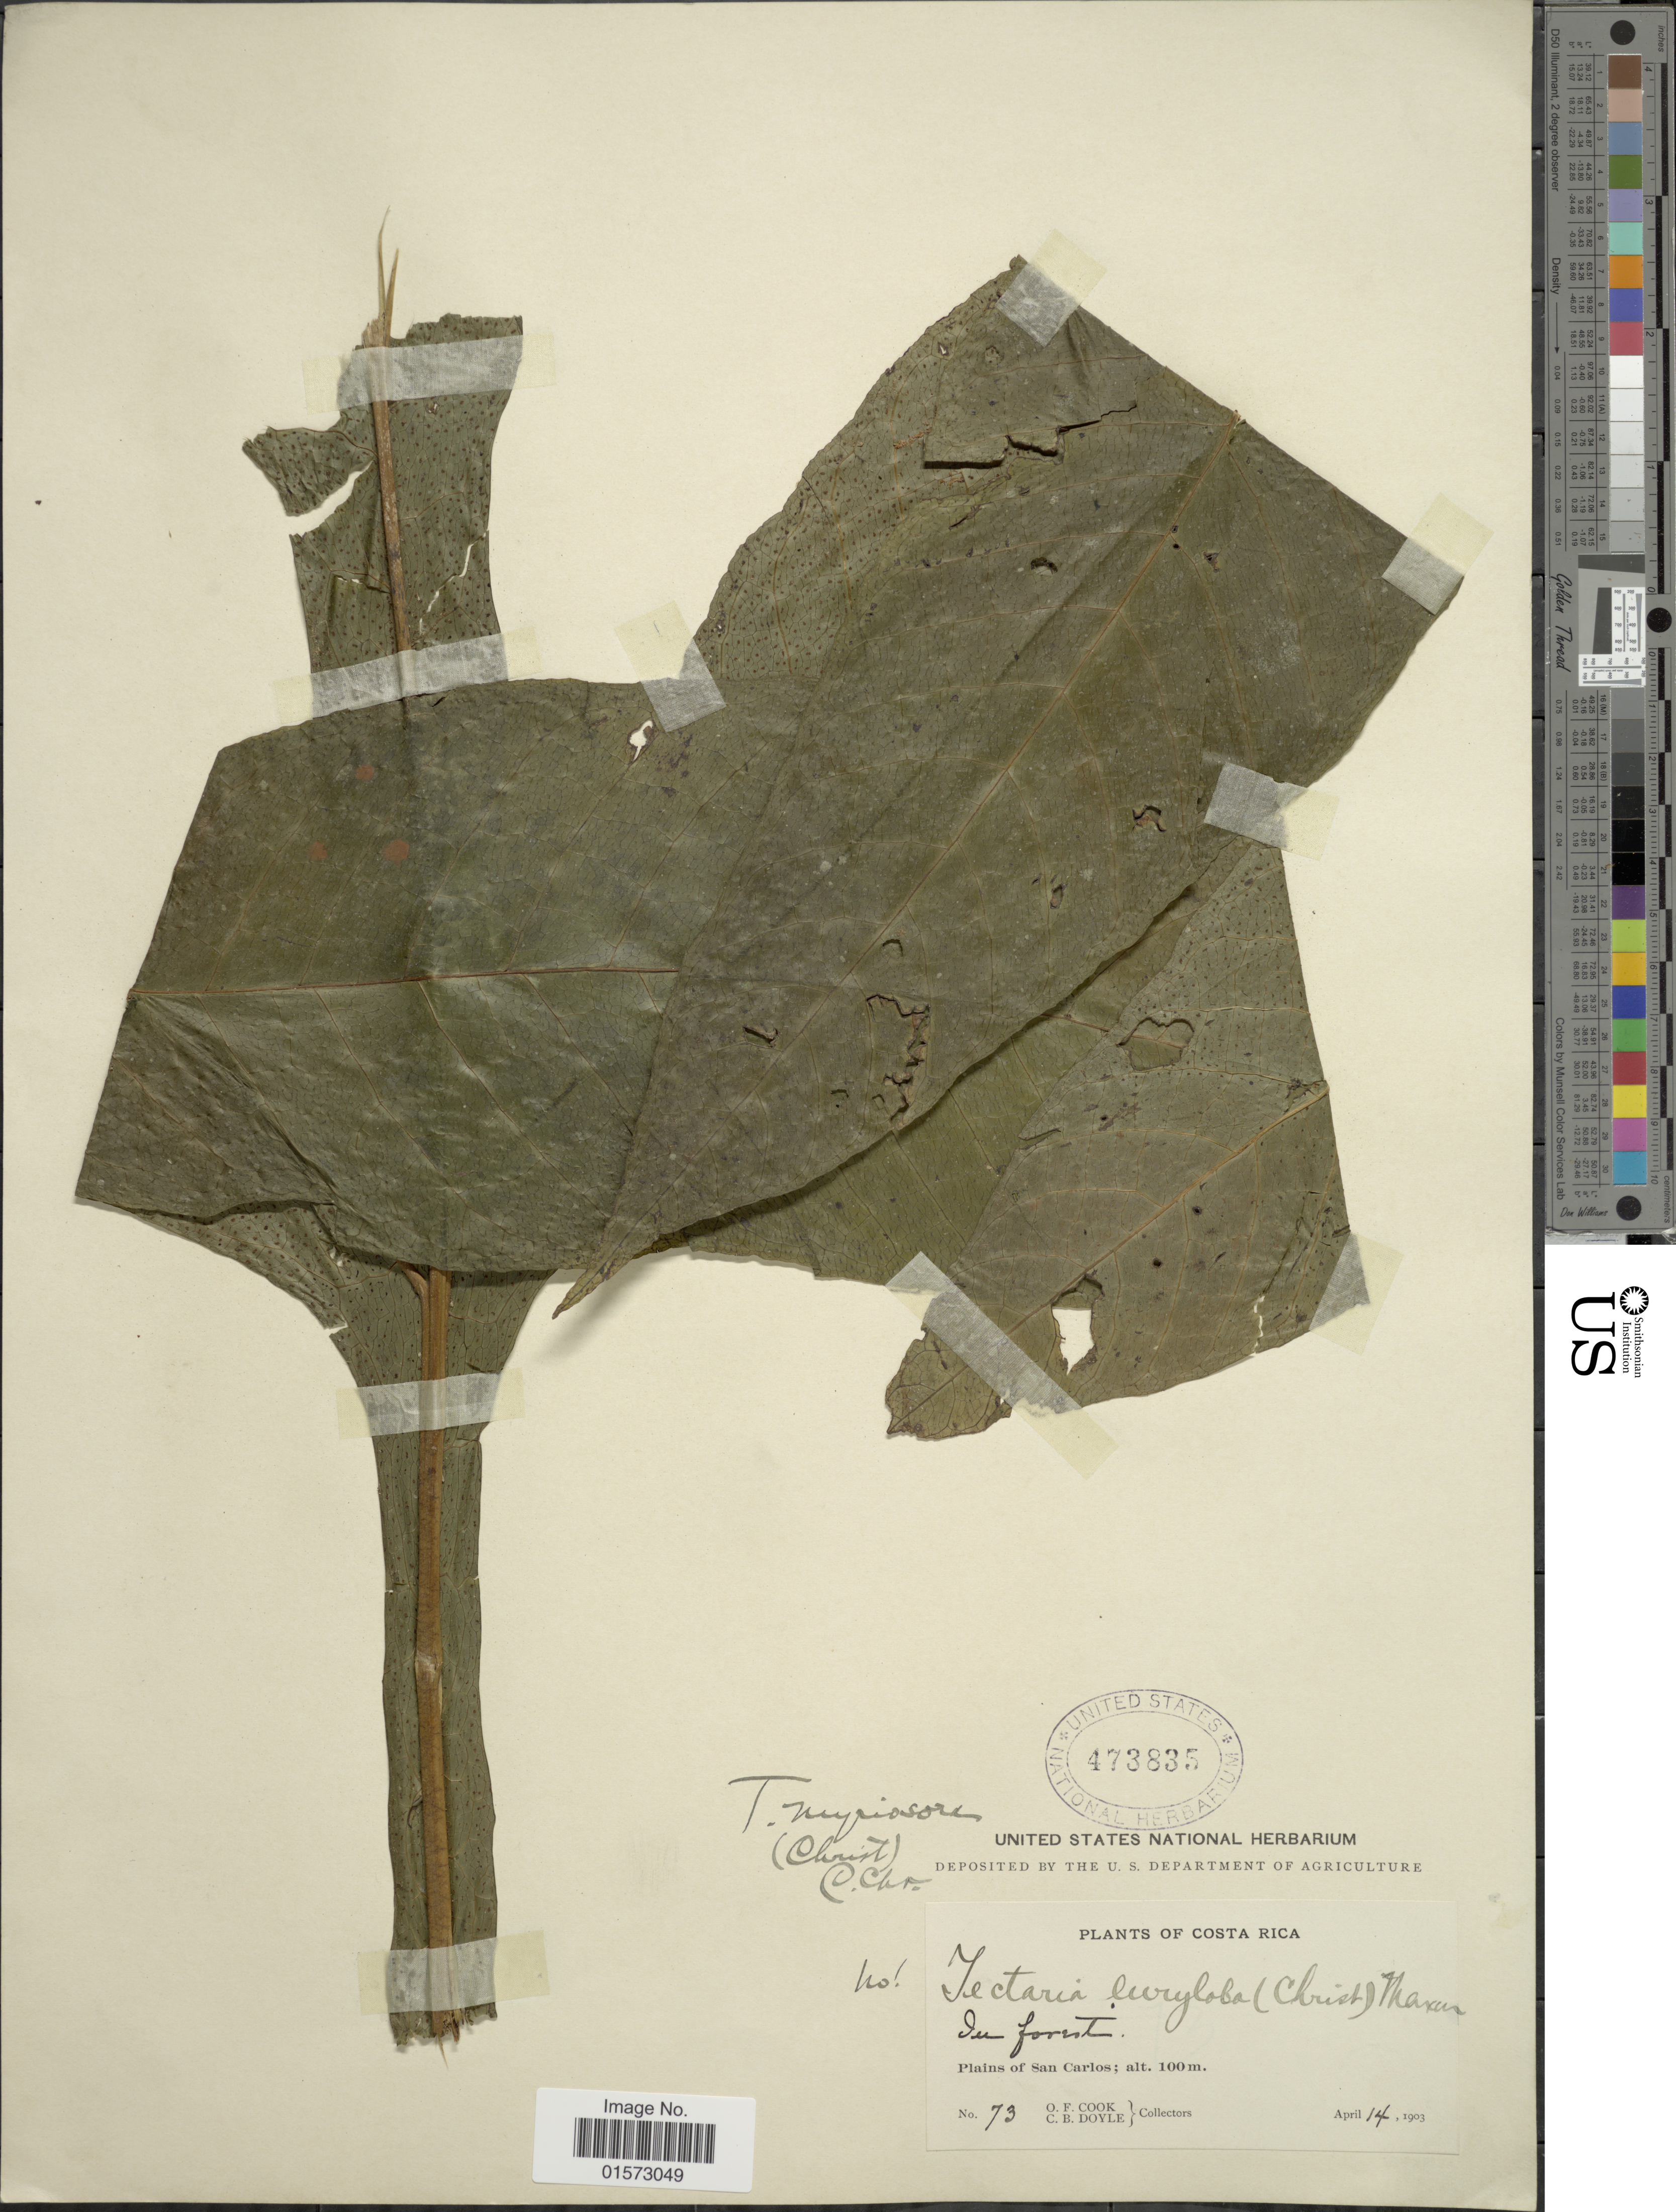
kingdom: Plantae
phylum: Tracheophyta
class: Polypodiopsida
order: Polypodiales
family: Tectariaceae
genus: Tectaria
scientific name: Tectaria draconoptera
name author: (D.C. Eaton) Copel.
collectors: O. F. Cook & C. Doyle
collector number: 73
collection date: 1903-04-14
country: Costa Rica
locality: Plains of San Carlos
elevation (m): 100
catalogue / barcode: US 473835